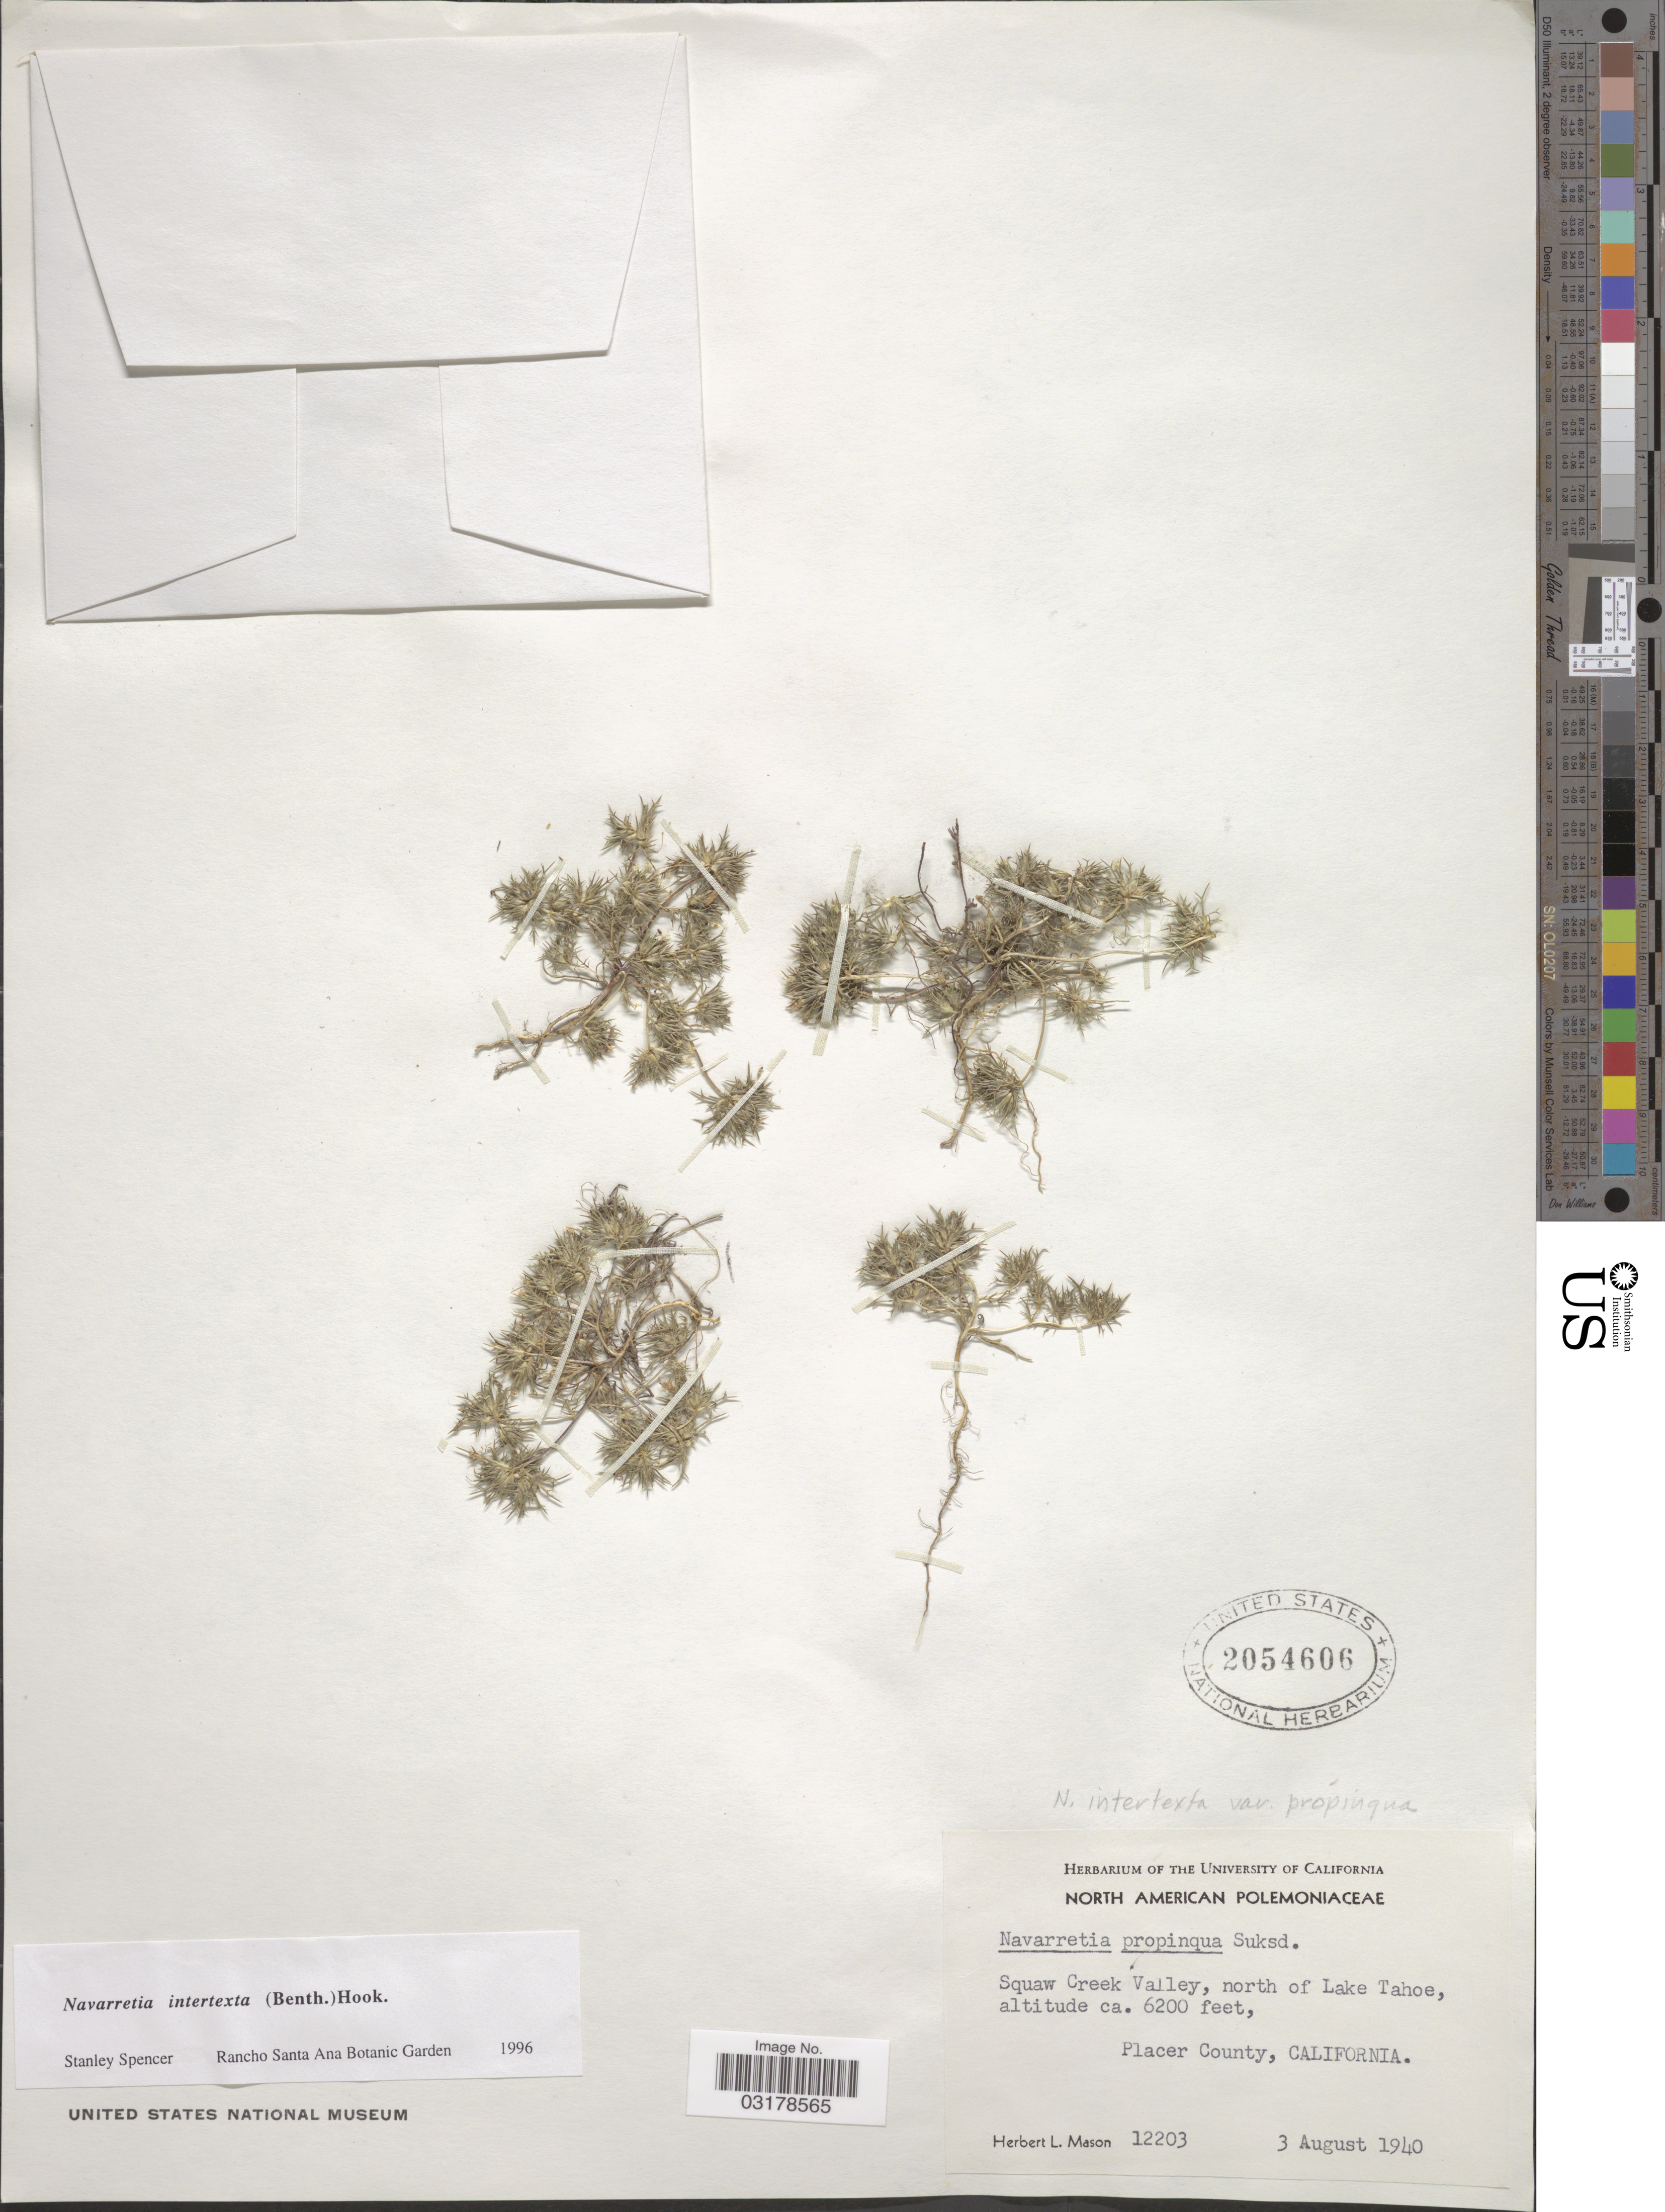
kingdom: Plantae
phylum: Tracheophyta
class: Magnoliopsida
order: Ericales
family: Polemoniaceae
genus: Navarretia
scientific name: Navarretia intertexta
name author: (Benth.) Hook.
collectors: H. L. Mason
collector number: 12203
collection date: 1940-08-03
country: United States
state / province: California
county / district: Placer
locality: Squaw Creek Valley, north of Lake Tahoe. Placer County.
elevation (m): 1890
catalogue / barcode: US 2054606